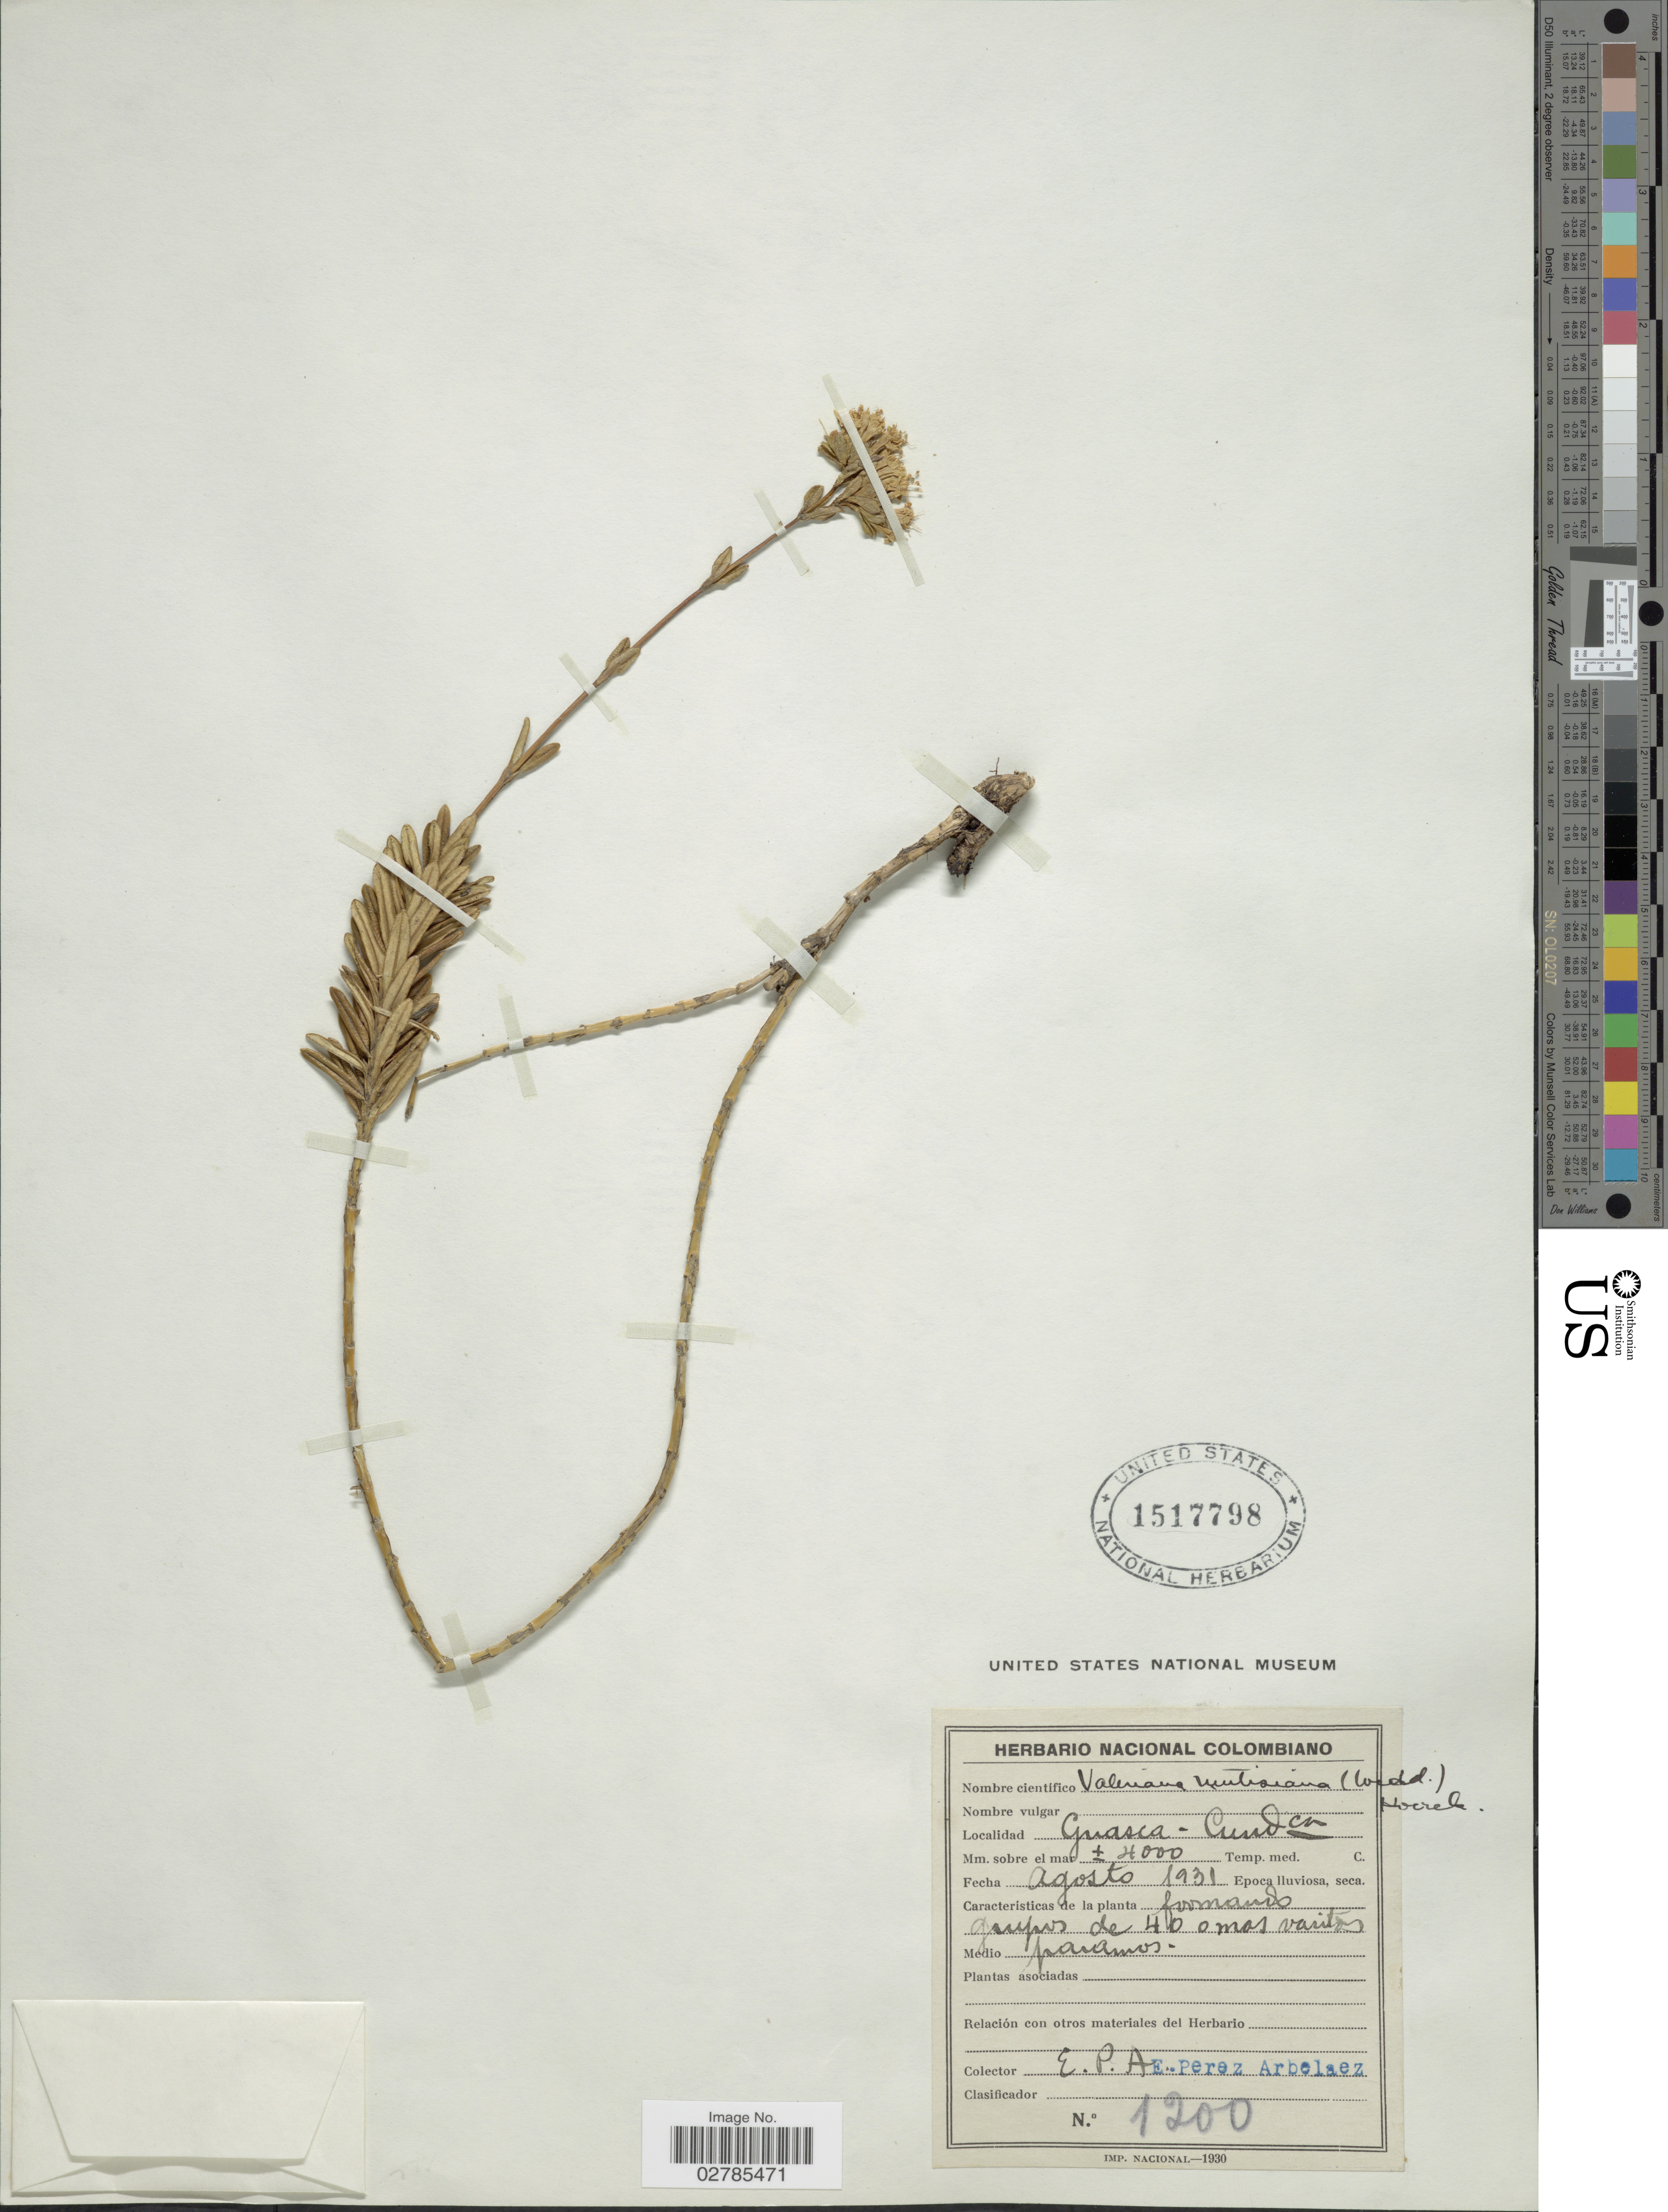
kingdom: Plantae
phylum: Tracheophyta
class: Magnoliopsida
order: Dipsacales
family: Caprifoliaceae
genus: Valeriana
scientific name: Valeriana triphylla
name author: Kunth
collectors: E. Pérez Arbeláez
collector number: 1200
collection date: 1931-08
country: Colombia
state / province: Cundinamarca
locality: Guasca-Cundca.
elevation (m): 4000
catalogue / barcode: US 1517798